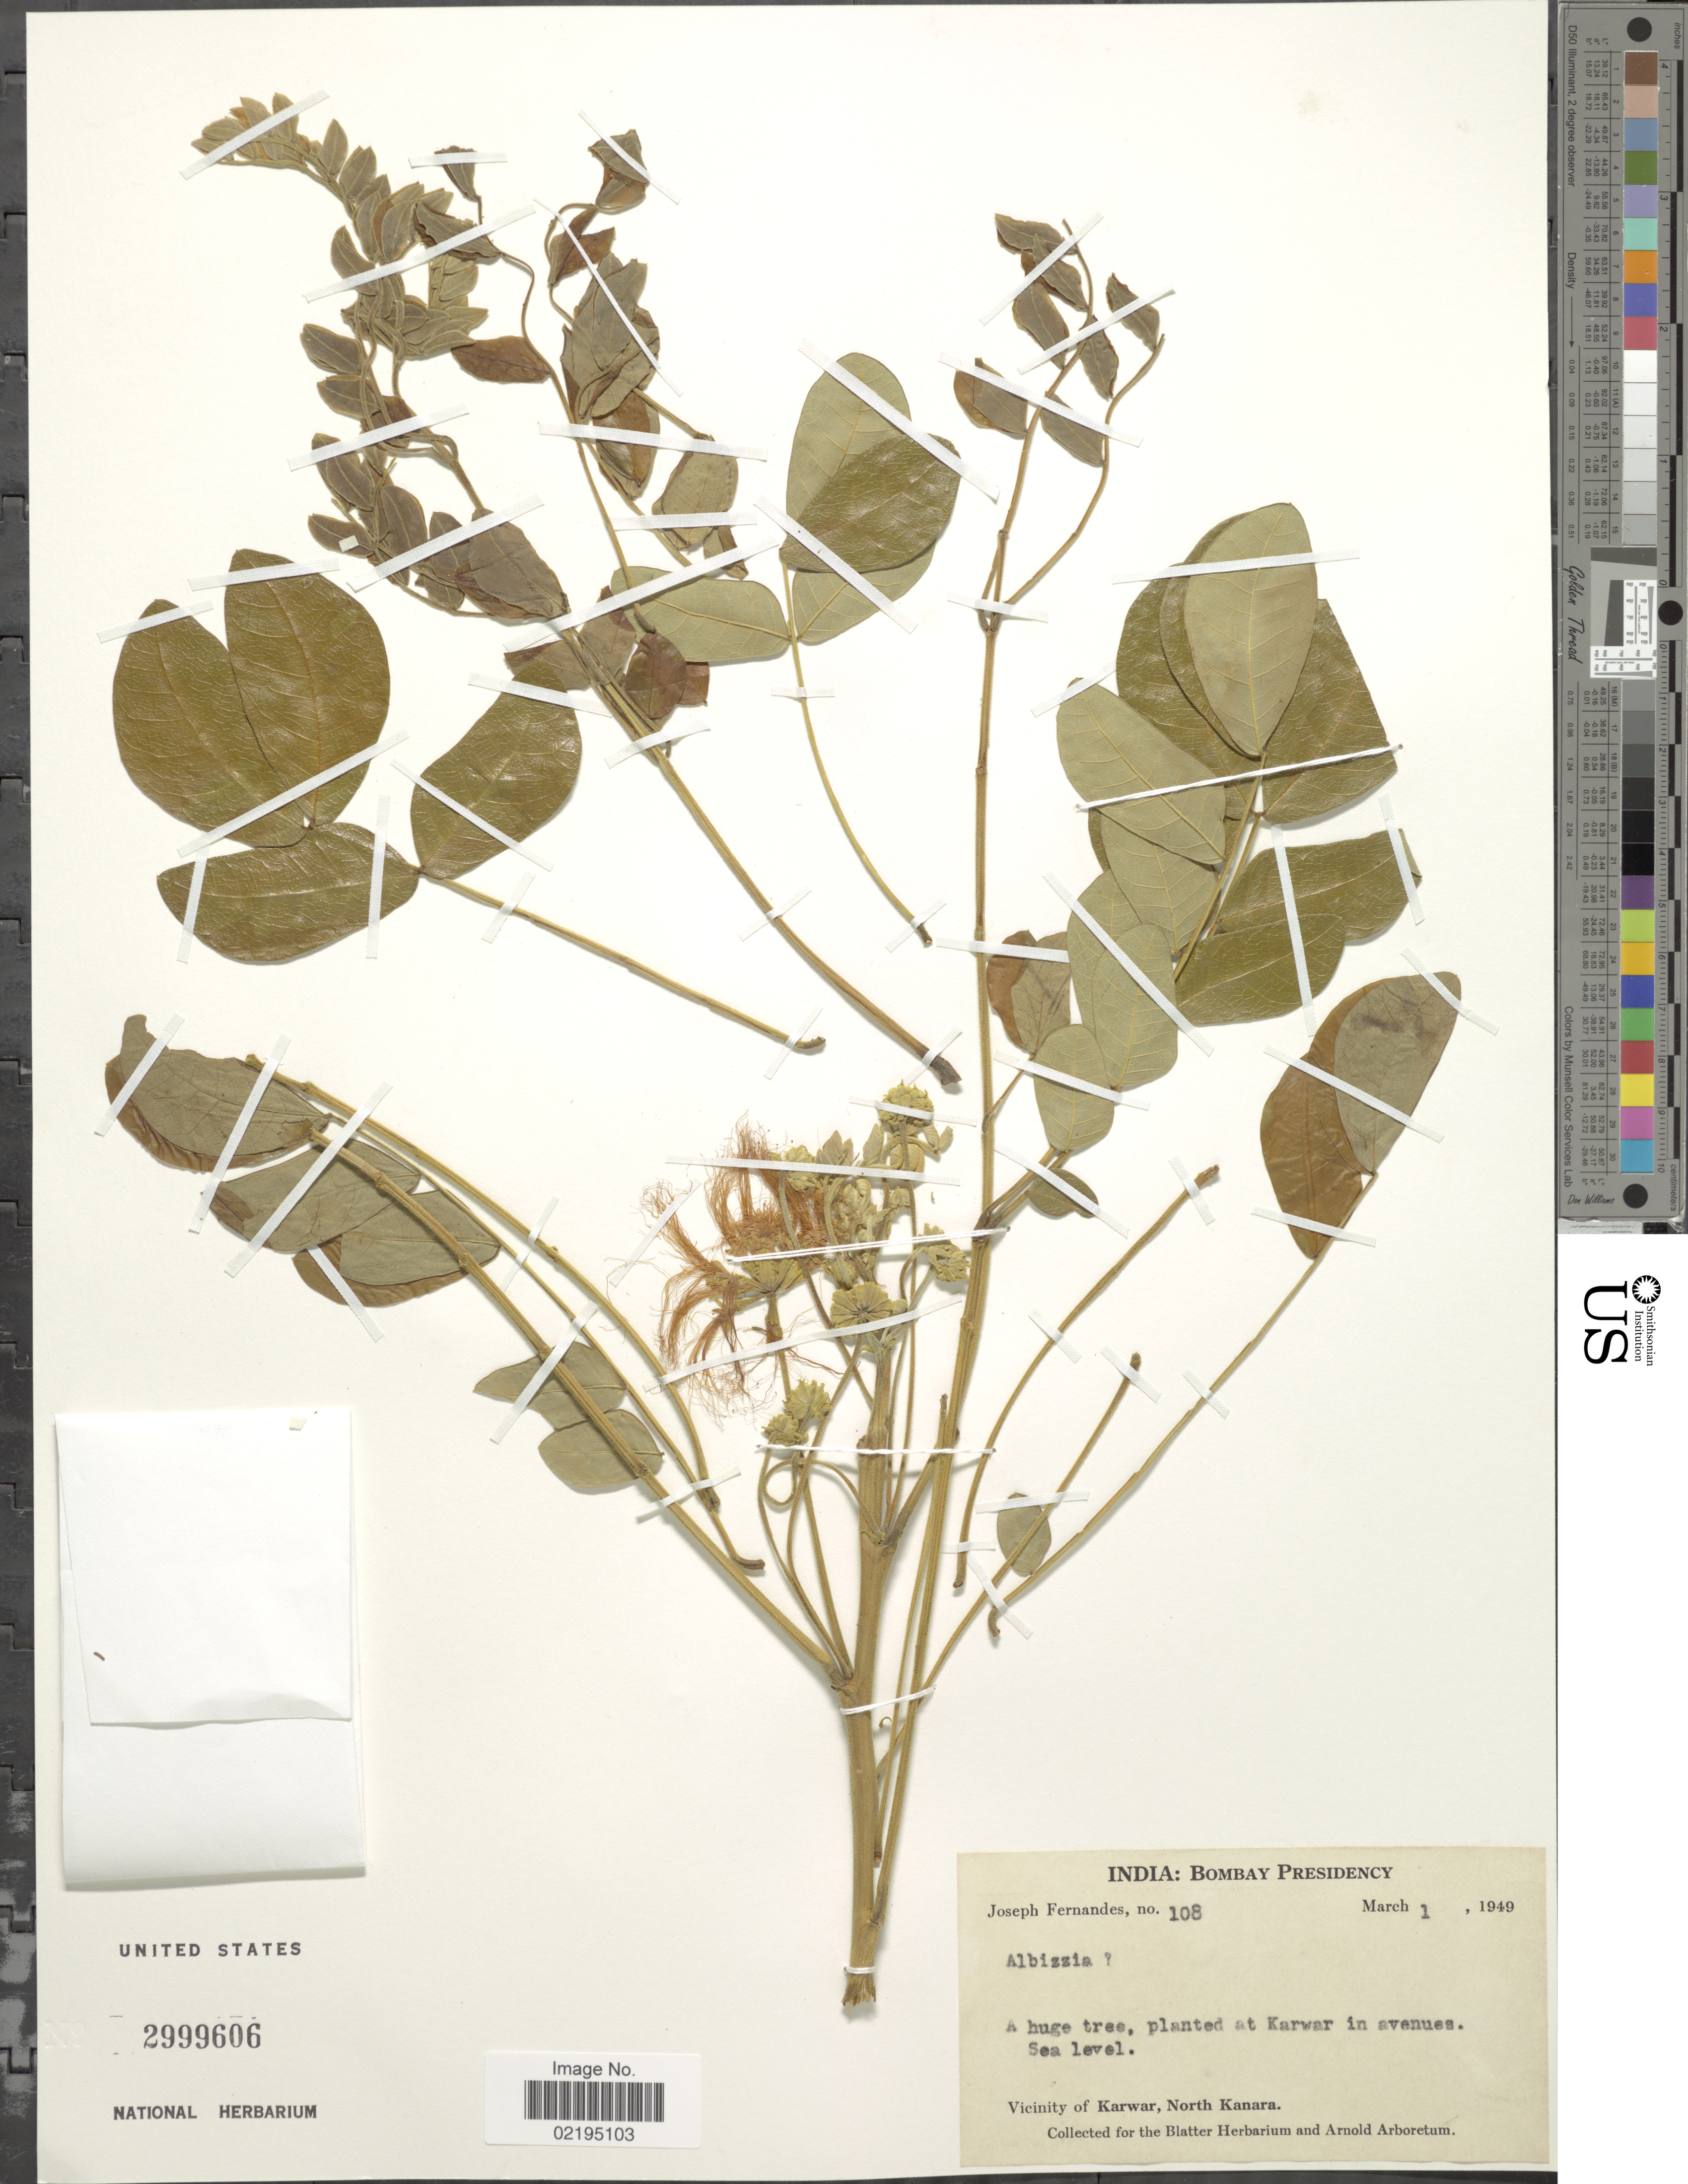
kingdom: Plantae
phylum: Tracheophyta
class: Magnoliopsida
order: Fabales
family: Fabaceae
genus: Albizia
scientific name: Albizia sp.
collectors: J. Fernandes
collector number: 108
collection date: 1949-03-01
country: India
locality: Bombay Presidency, planted at Karwar in avenues, Vicinity of Karwar, North Kanara.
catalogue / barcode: US 2999606